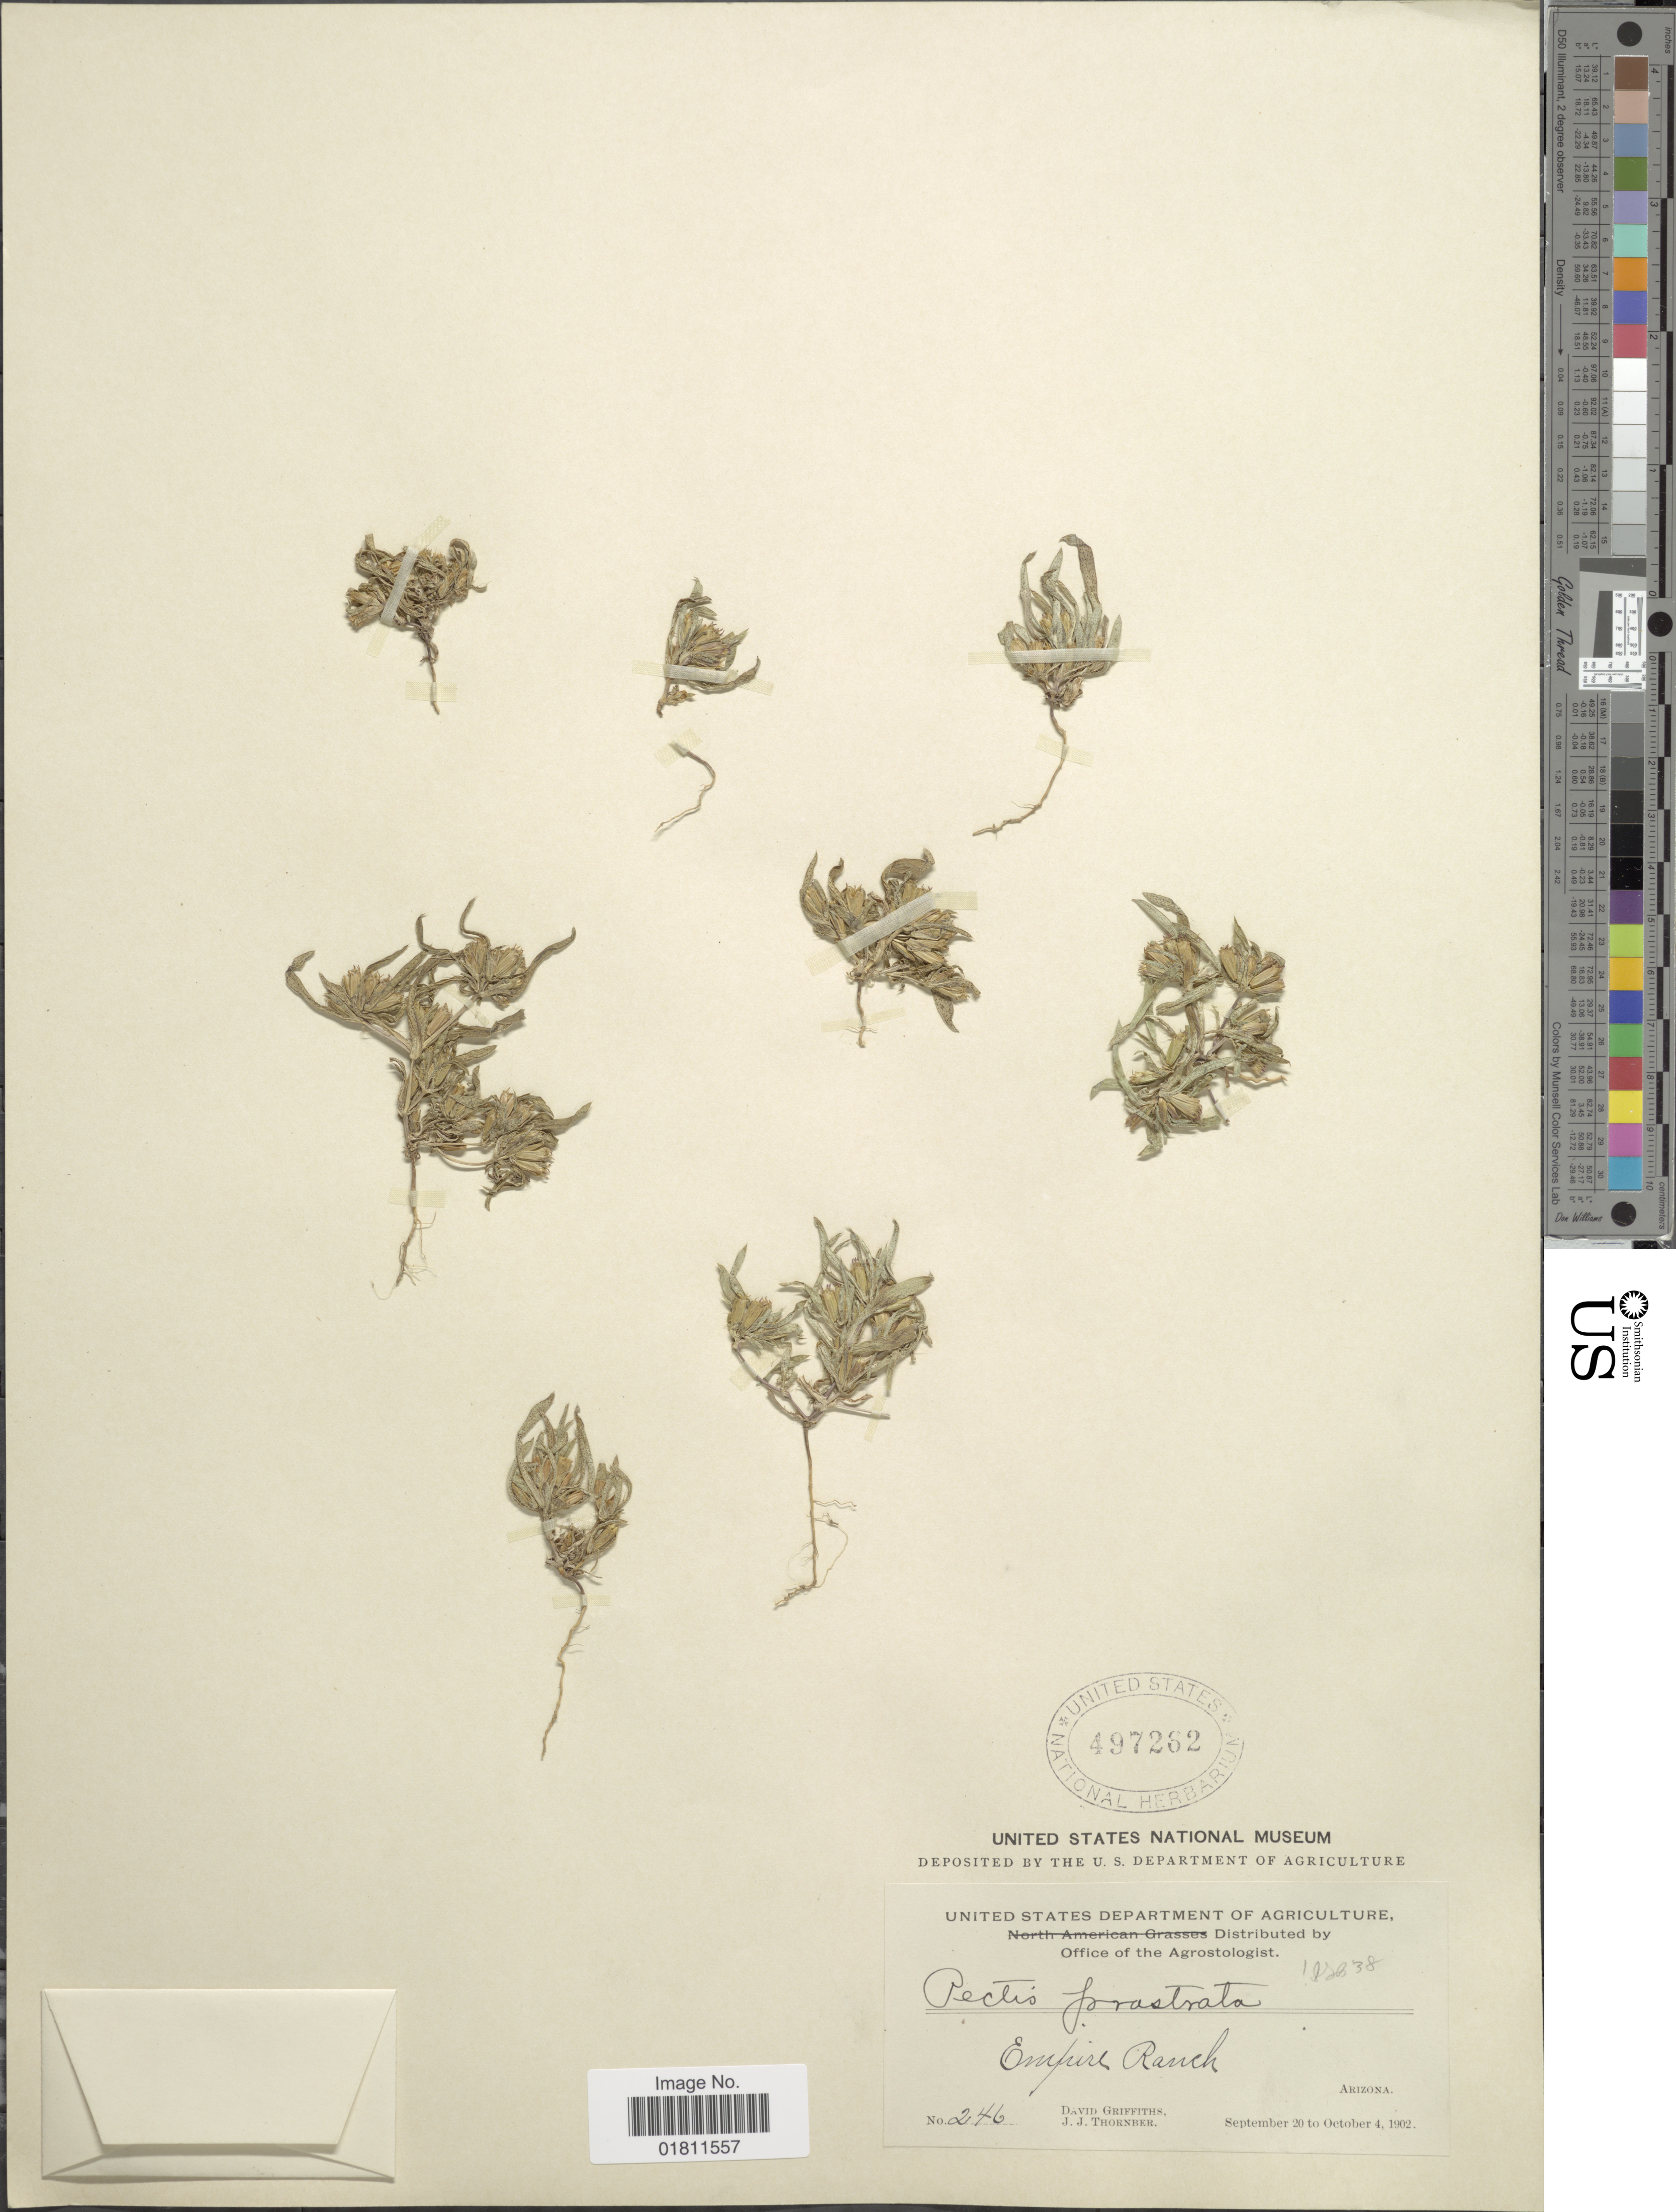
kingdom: Plantae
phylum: Tracheophyta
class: Magnoliopsida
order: Asterales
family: Asteraceae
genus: Pectis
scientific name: Pectis prostrata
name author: Cav.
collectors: D. Griffiths & J. Thornber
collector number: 246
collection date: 1902-09-20/1902-10-04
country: United States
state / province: Arizona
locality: Empire Ranch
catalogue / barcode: US 497262